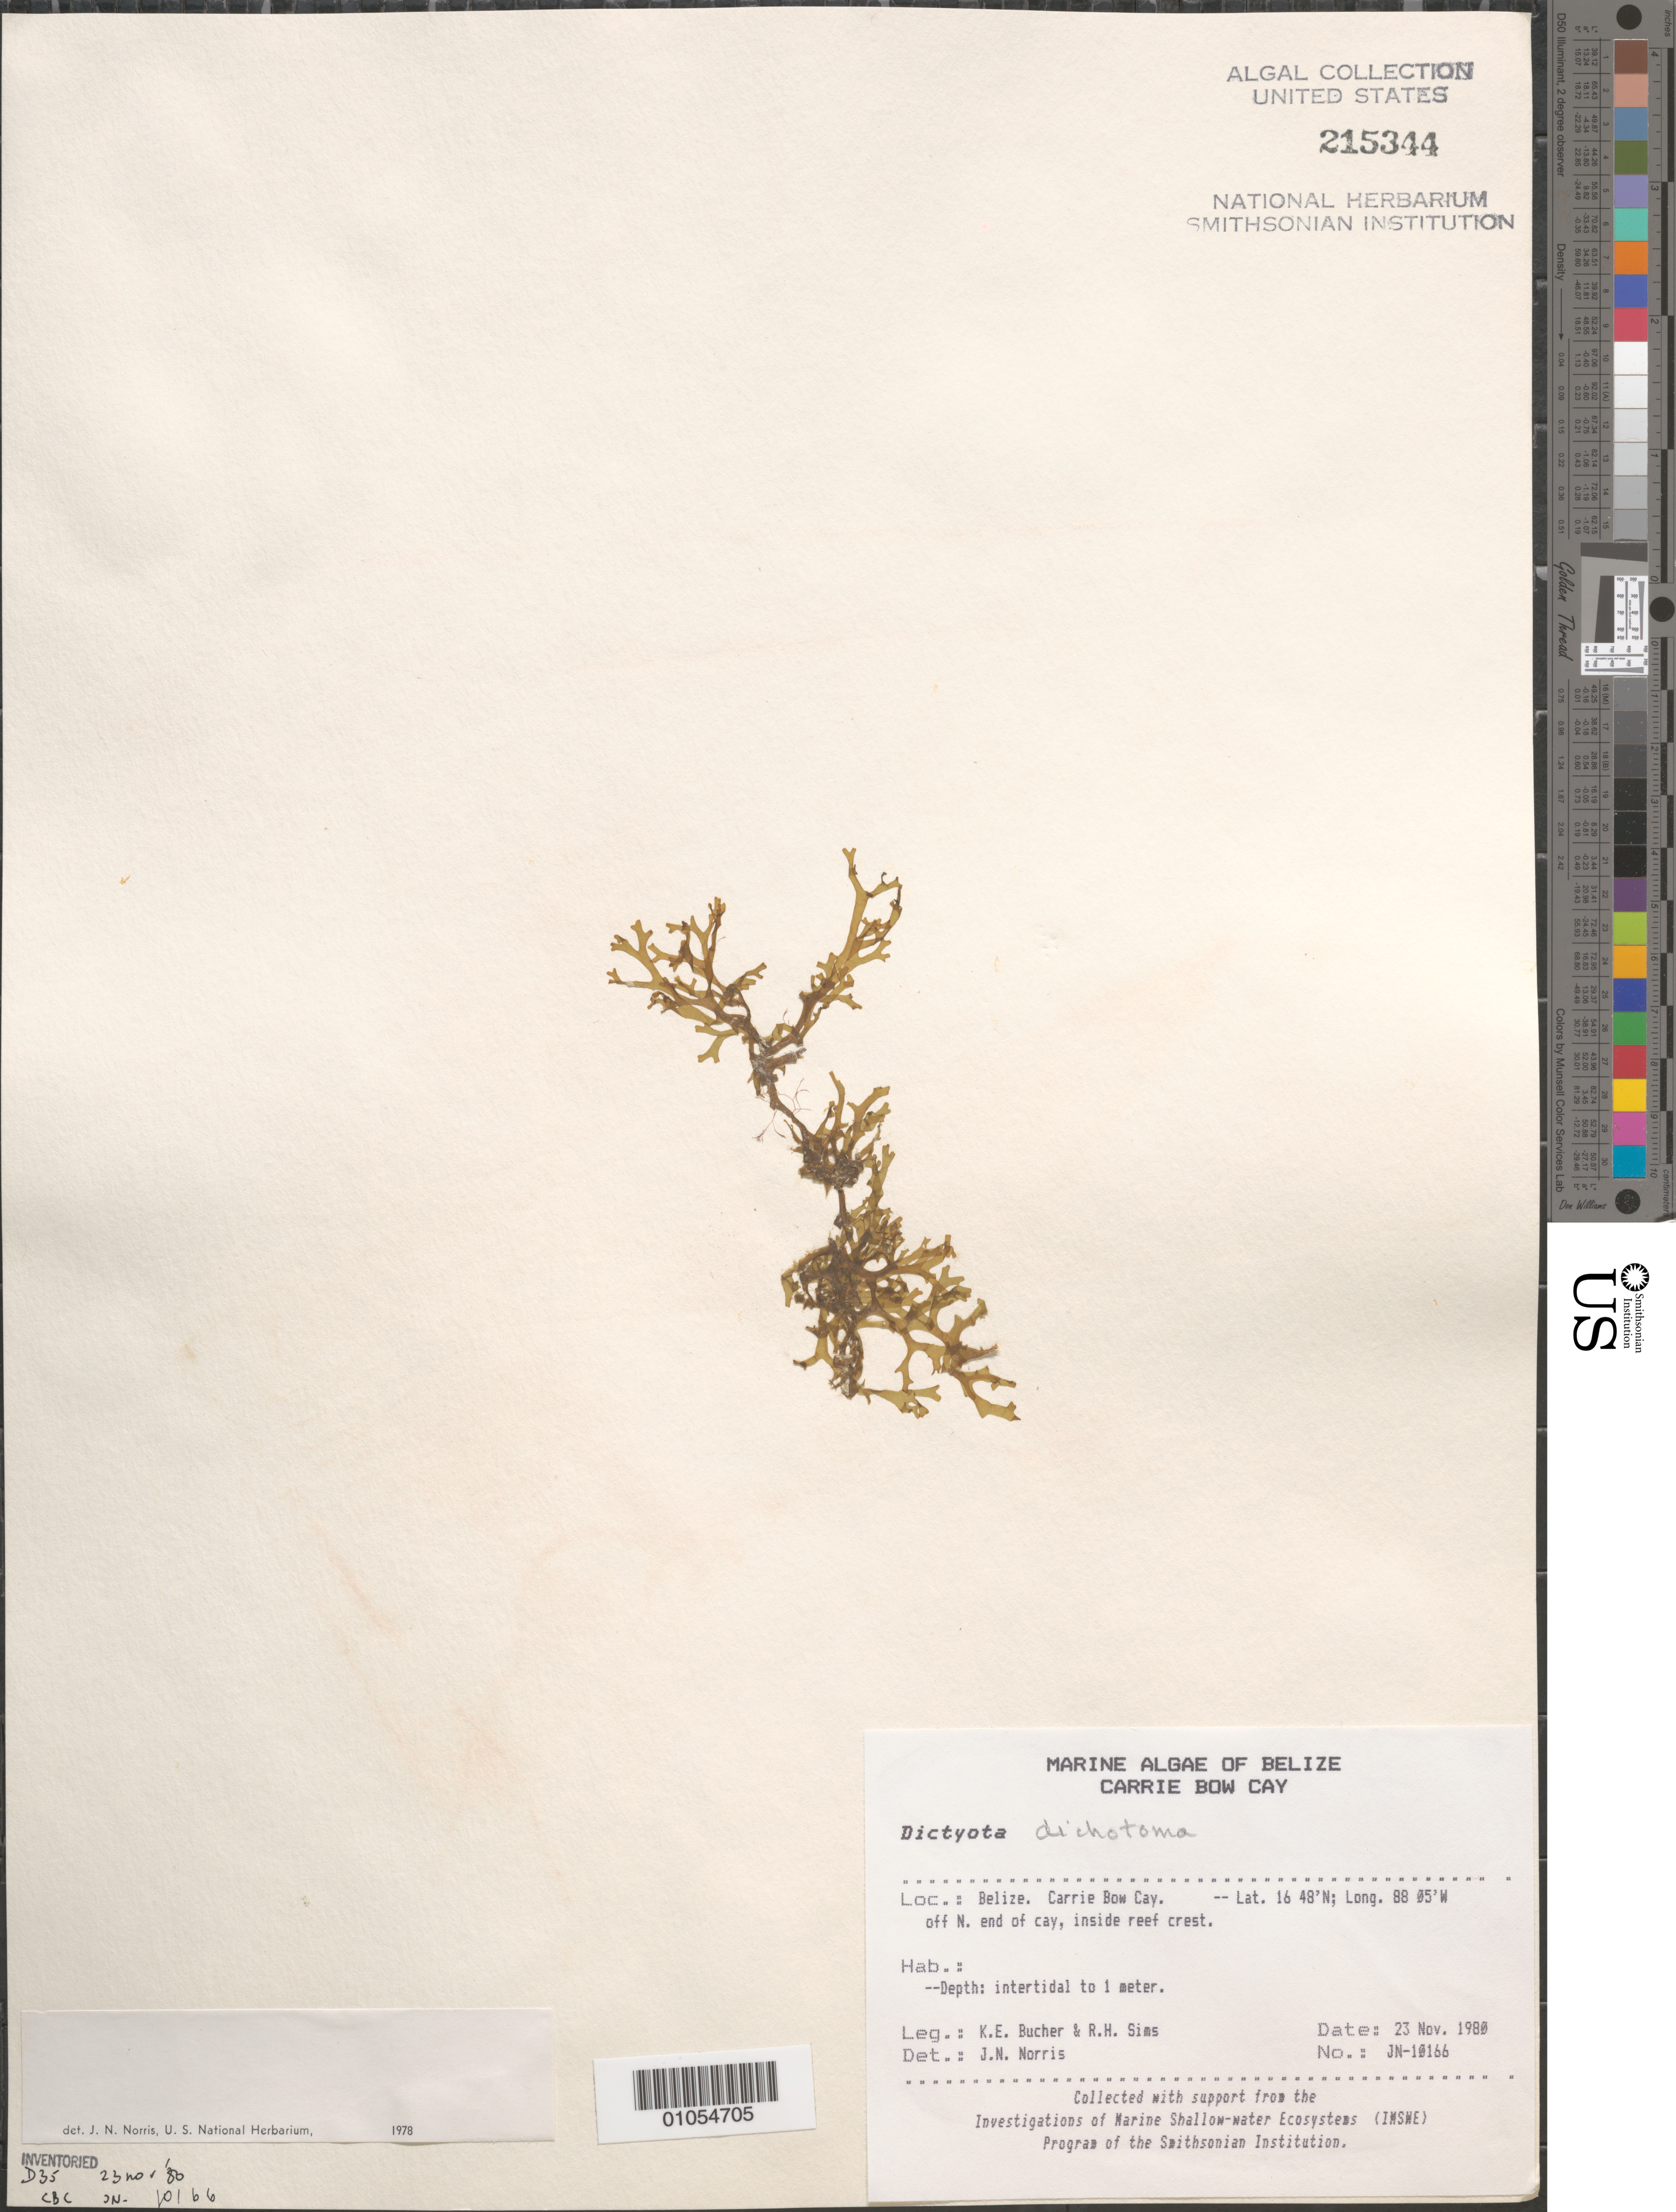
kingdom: Chromista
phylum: Ochrophyta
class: Phaeophyceae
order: Dictyotales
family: Dictyotaceae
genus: Dictyota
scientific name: Dictyota dichotoma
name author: (Huds.) J.V.Lamouroux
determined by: Norris, James N.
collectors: K. E. Bucher & R. H. Sims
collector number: JN-10166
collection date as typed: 23 Nov 1980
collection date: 1980-11-23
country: Belize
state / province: Stann Creek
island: Carrie Bow Cay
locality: Off north end of cay, inside reef crest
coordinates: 16 48'N, 88 05'W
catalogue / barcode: US 215344